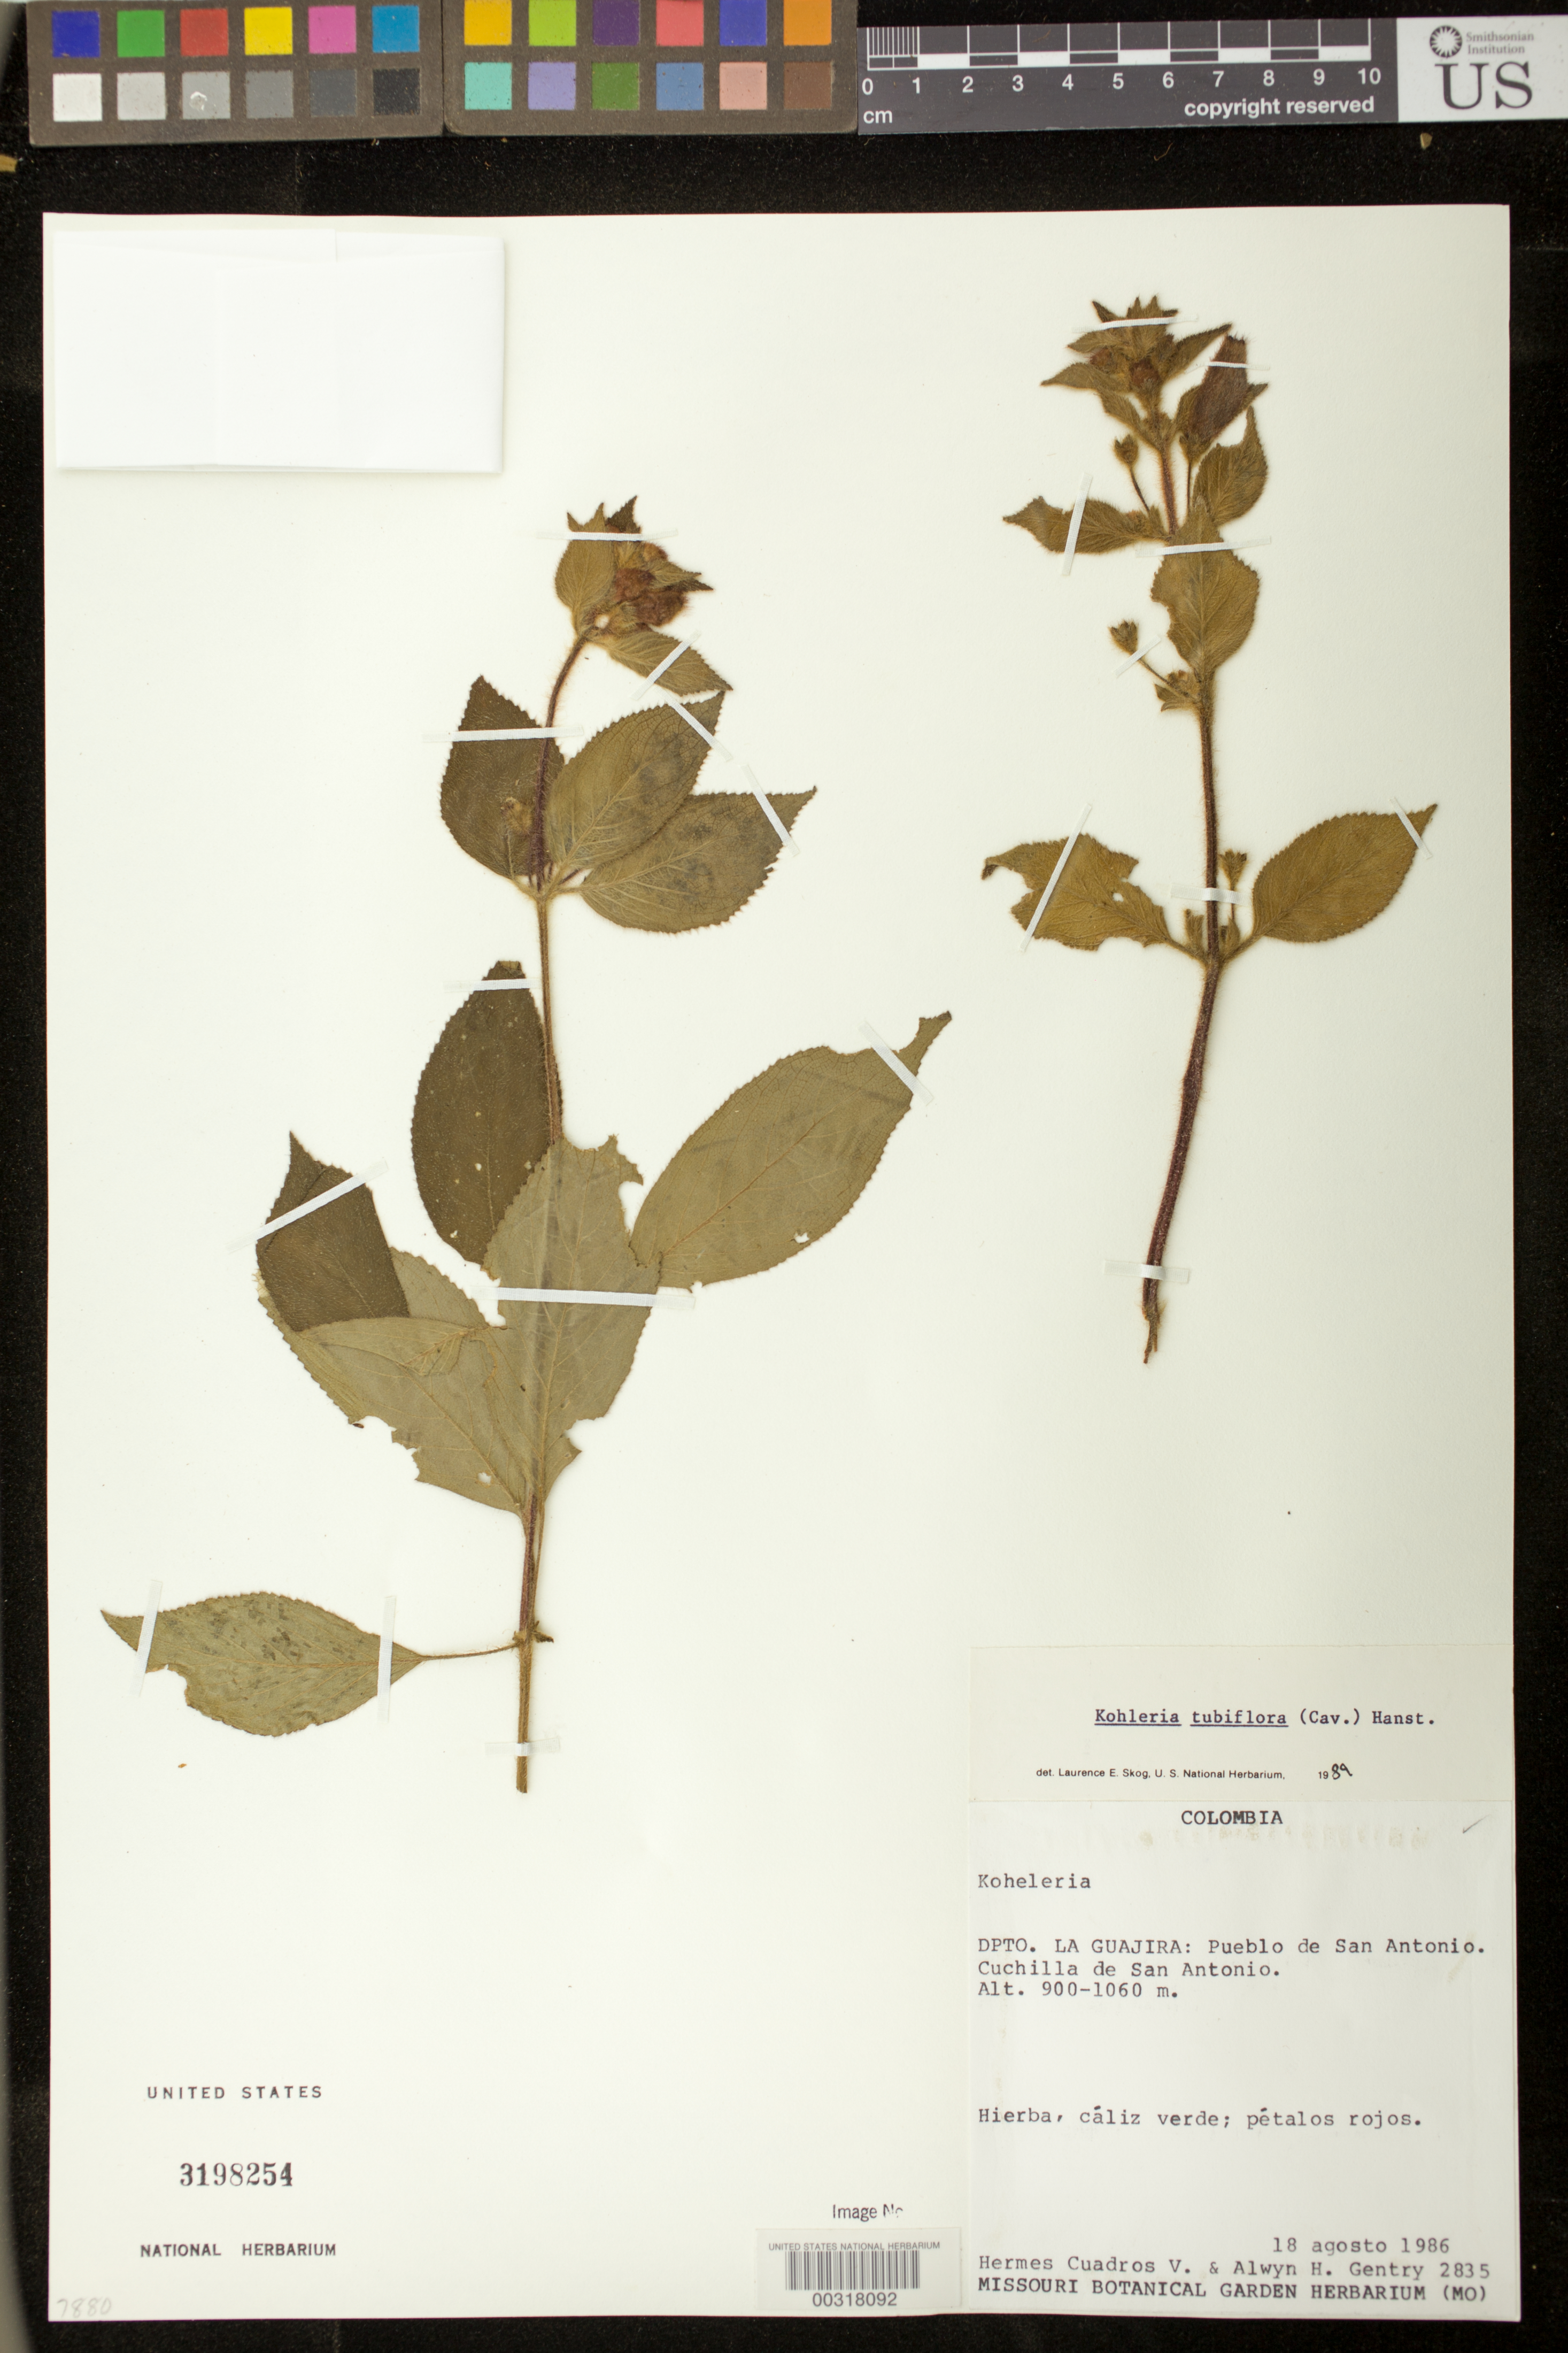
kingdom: Plantae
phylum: Tracheophyta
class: Magnoliopsida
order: Lamiales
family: Gesneriaceae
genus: Kohleria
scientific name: Kohleria tubiflora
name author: (Cav.) Hanst.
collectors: H. Cuadros V. & A. H. Gentry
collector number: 2835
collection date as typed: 18 Aug 1986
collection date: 1986-08-18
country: Colombia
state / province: La Guajira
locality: Pueblo de San Antonio, Cuchilla de San Antonio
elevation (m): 900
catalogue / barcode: US 3198254